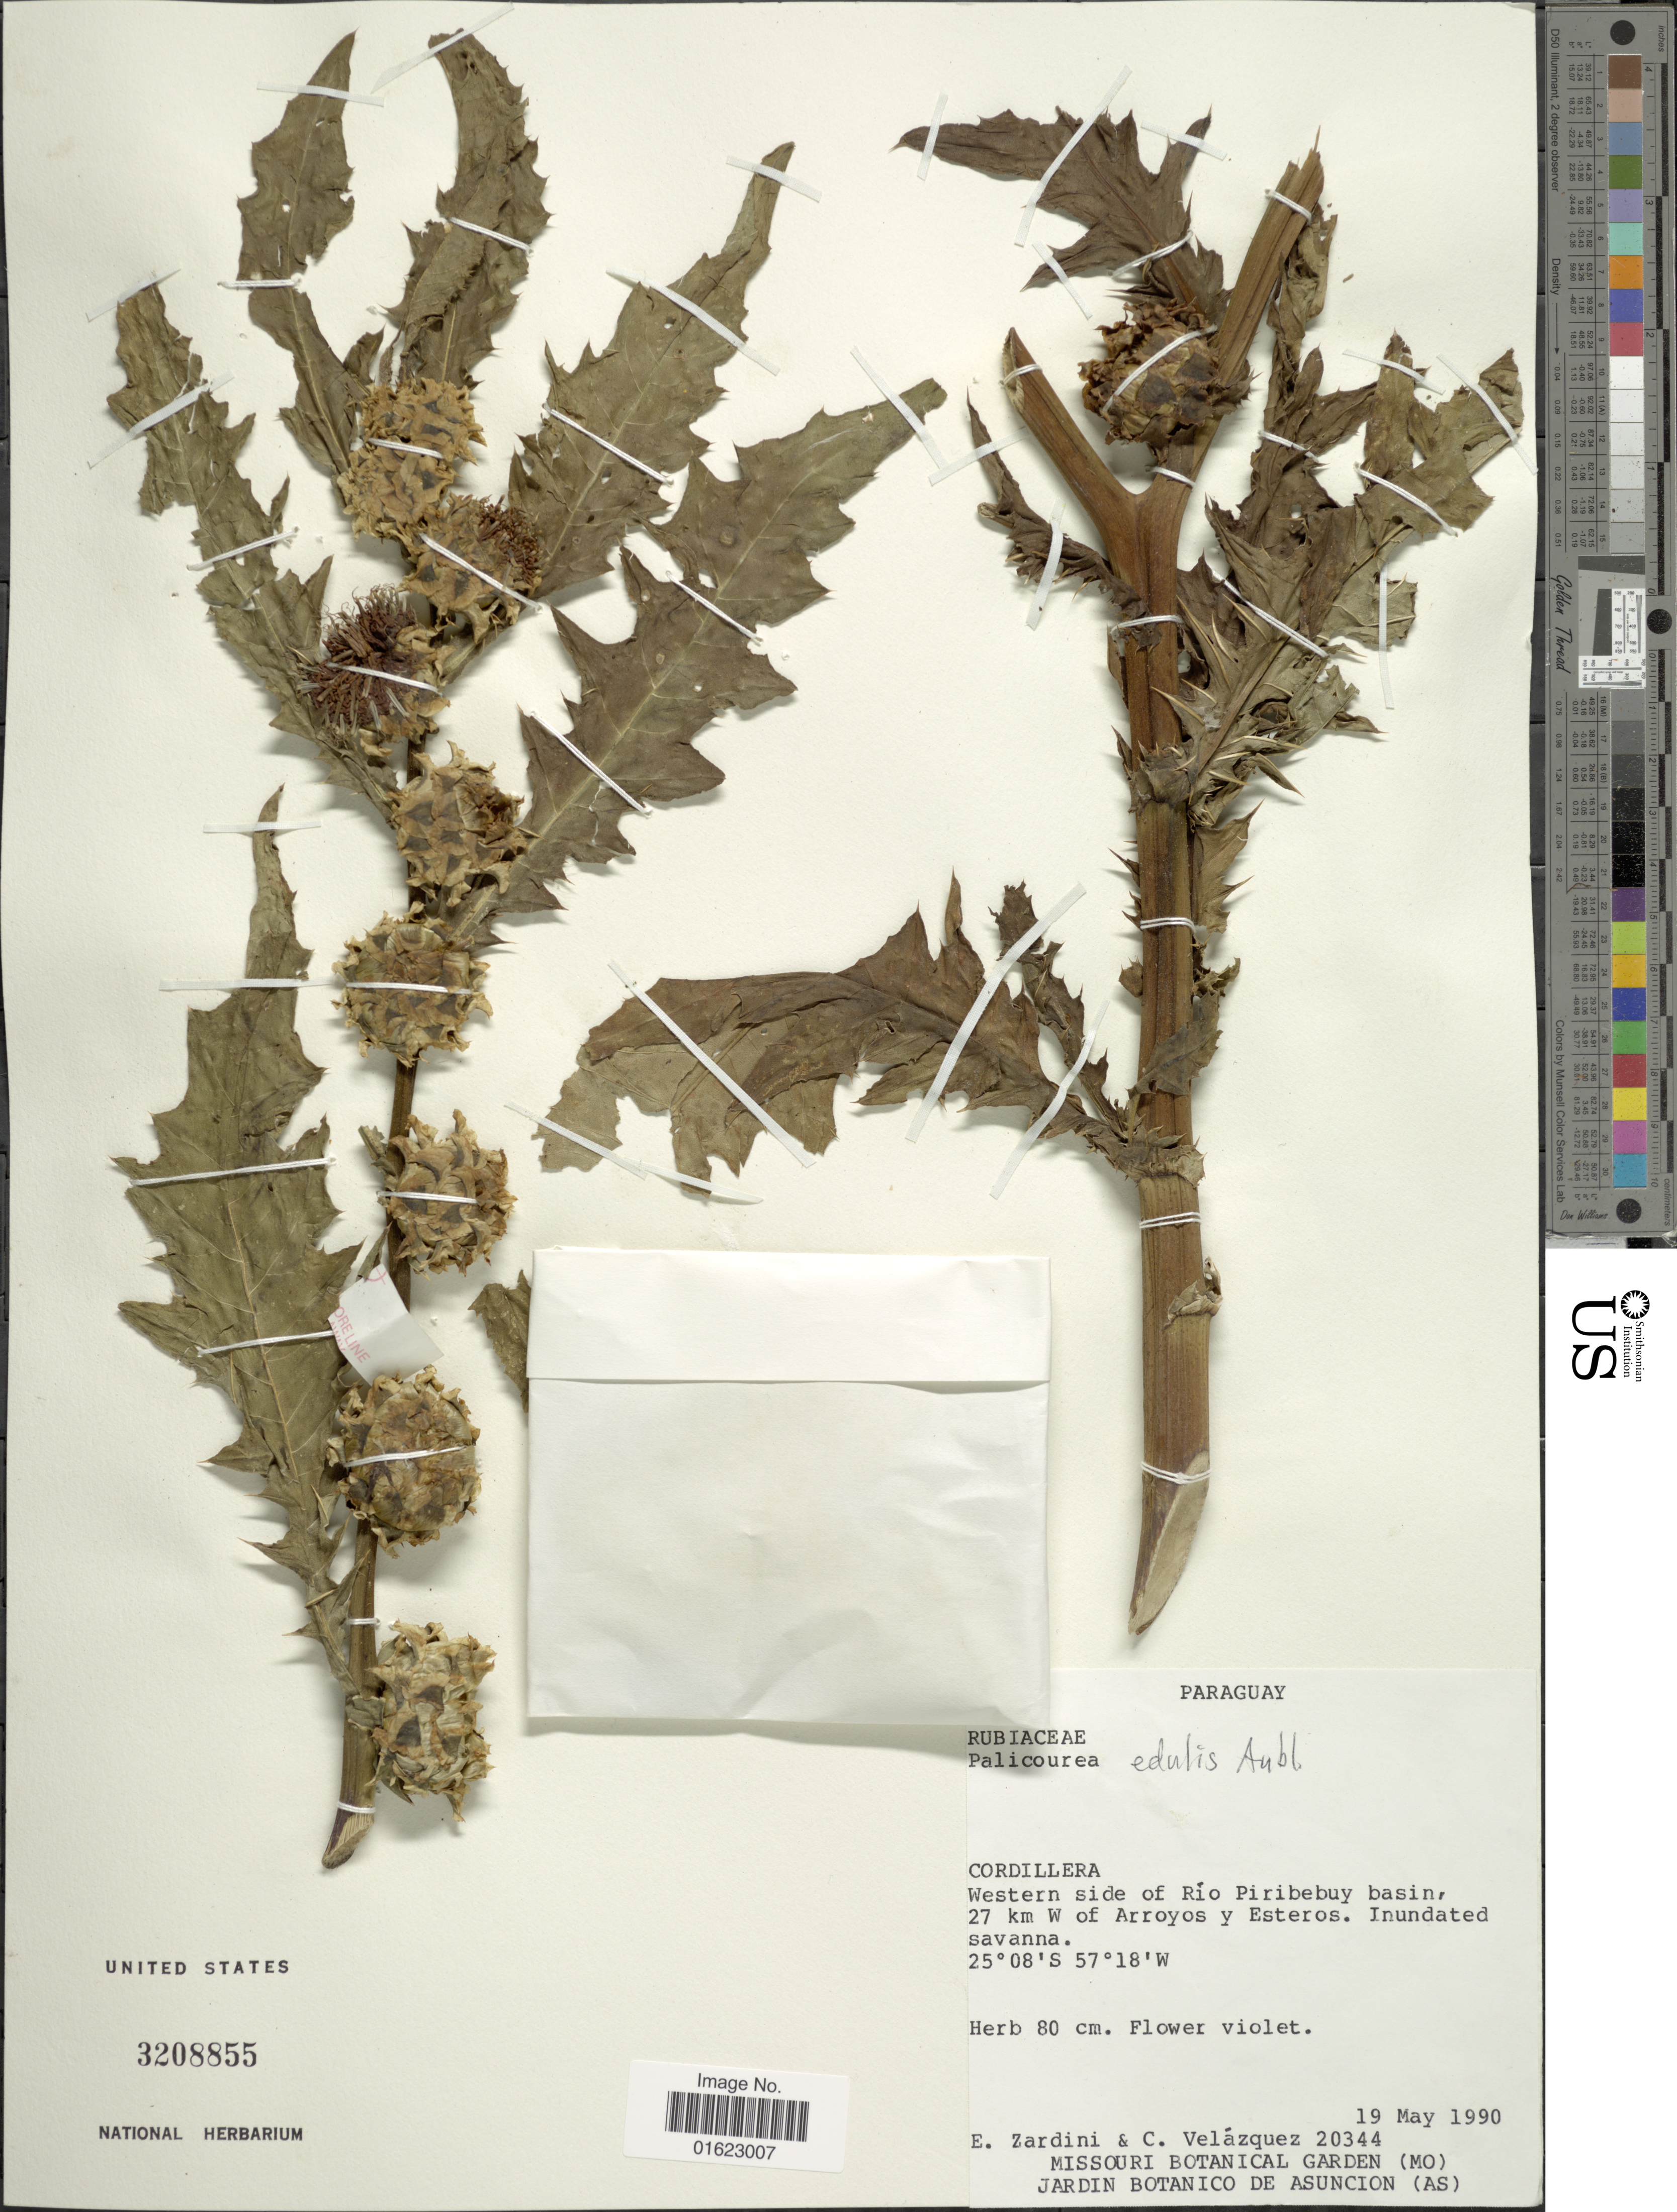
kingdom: Plantae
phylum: Tracheophyta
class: Magnoliopsida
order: Asterales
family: Asteraceae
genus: Pacourina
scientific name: Pacourina edulis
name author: Aubl.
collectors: E. M. Zardini & R. Veláquez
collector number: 20344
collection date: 1990-05-19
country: Paraguay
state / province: Cordillera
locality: Paraguay, Cordillera. Western side of Rio Piribebuy basin. 27 km W of Arroyos y Esteros.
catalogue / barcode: US 3208855